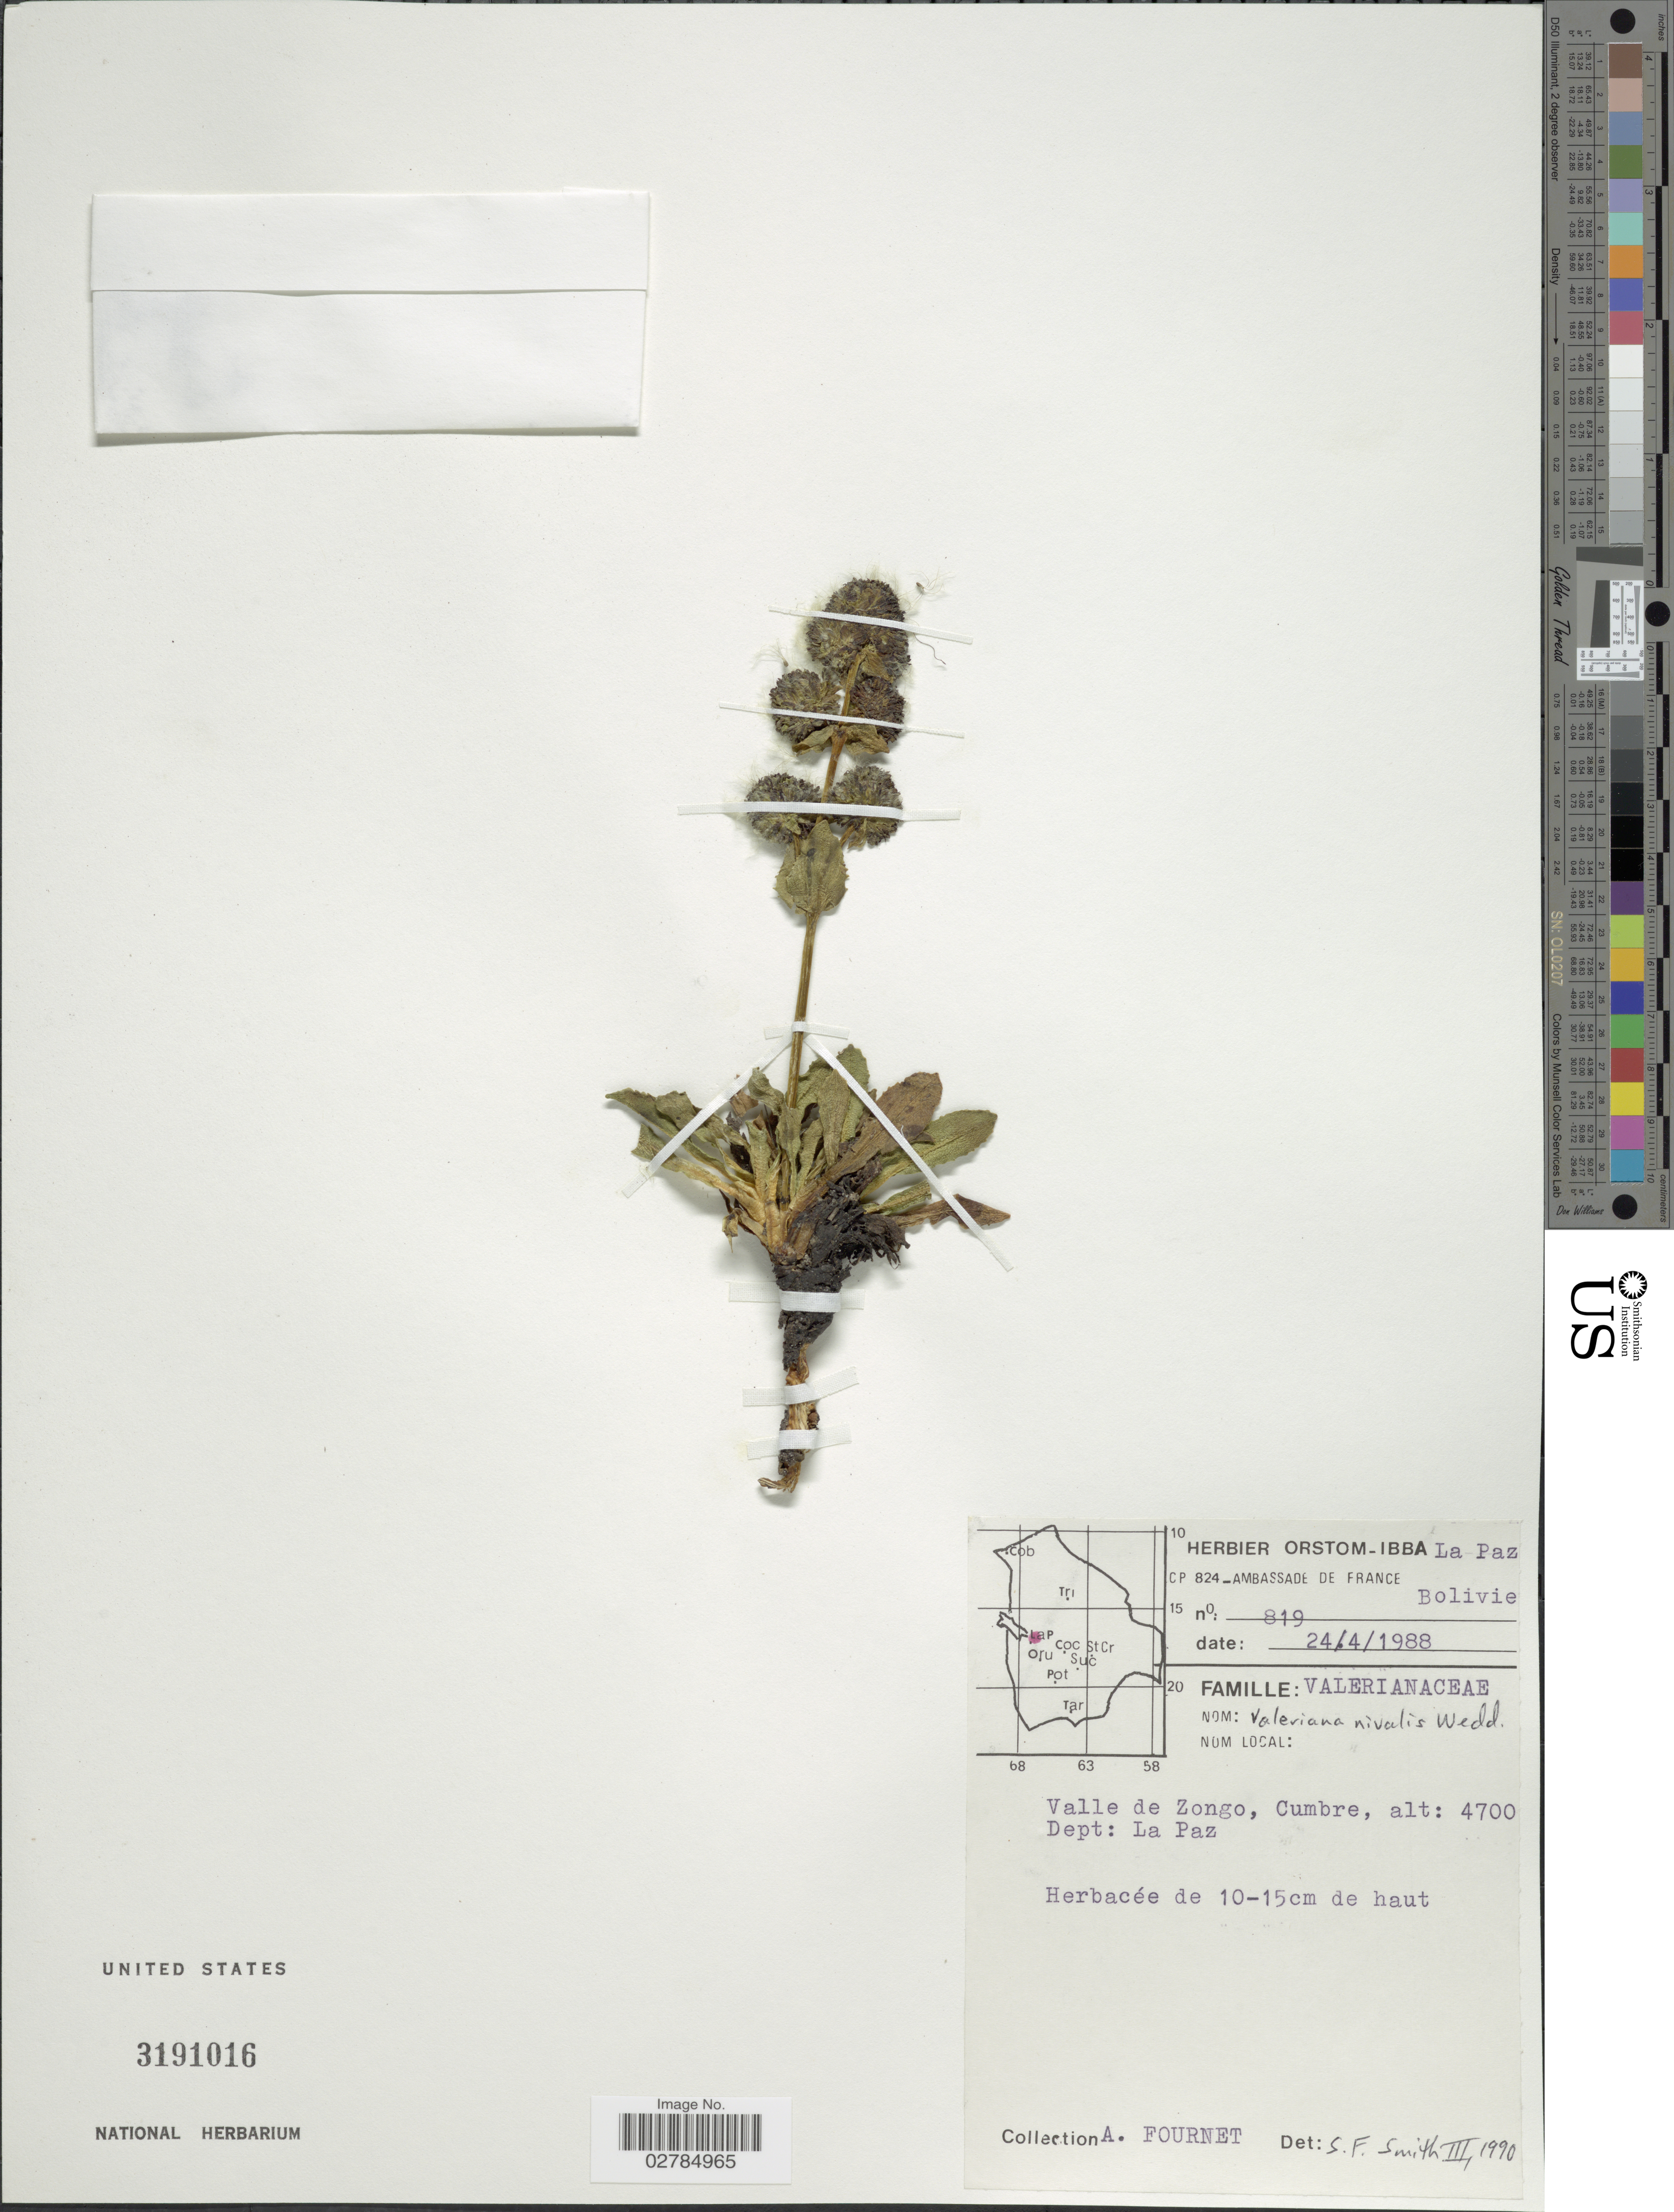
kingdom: Plantae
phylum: Tracheophyta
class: Magnoliopsida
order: Dipsacales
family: Caprifoliaceae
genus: Valeriana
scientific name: Valeriana nivalis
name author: Wedd.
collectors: A. Fournet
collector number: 819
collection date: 1988-04-24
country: Bolivia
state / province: La Paz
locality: Valle de Zongo, Cumbre. Dept: La Paz.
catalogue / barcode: US 3191016